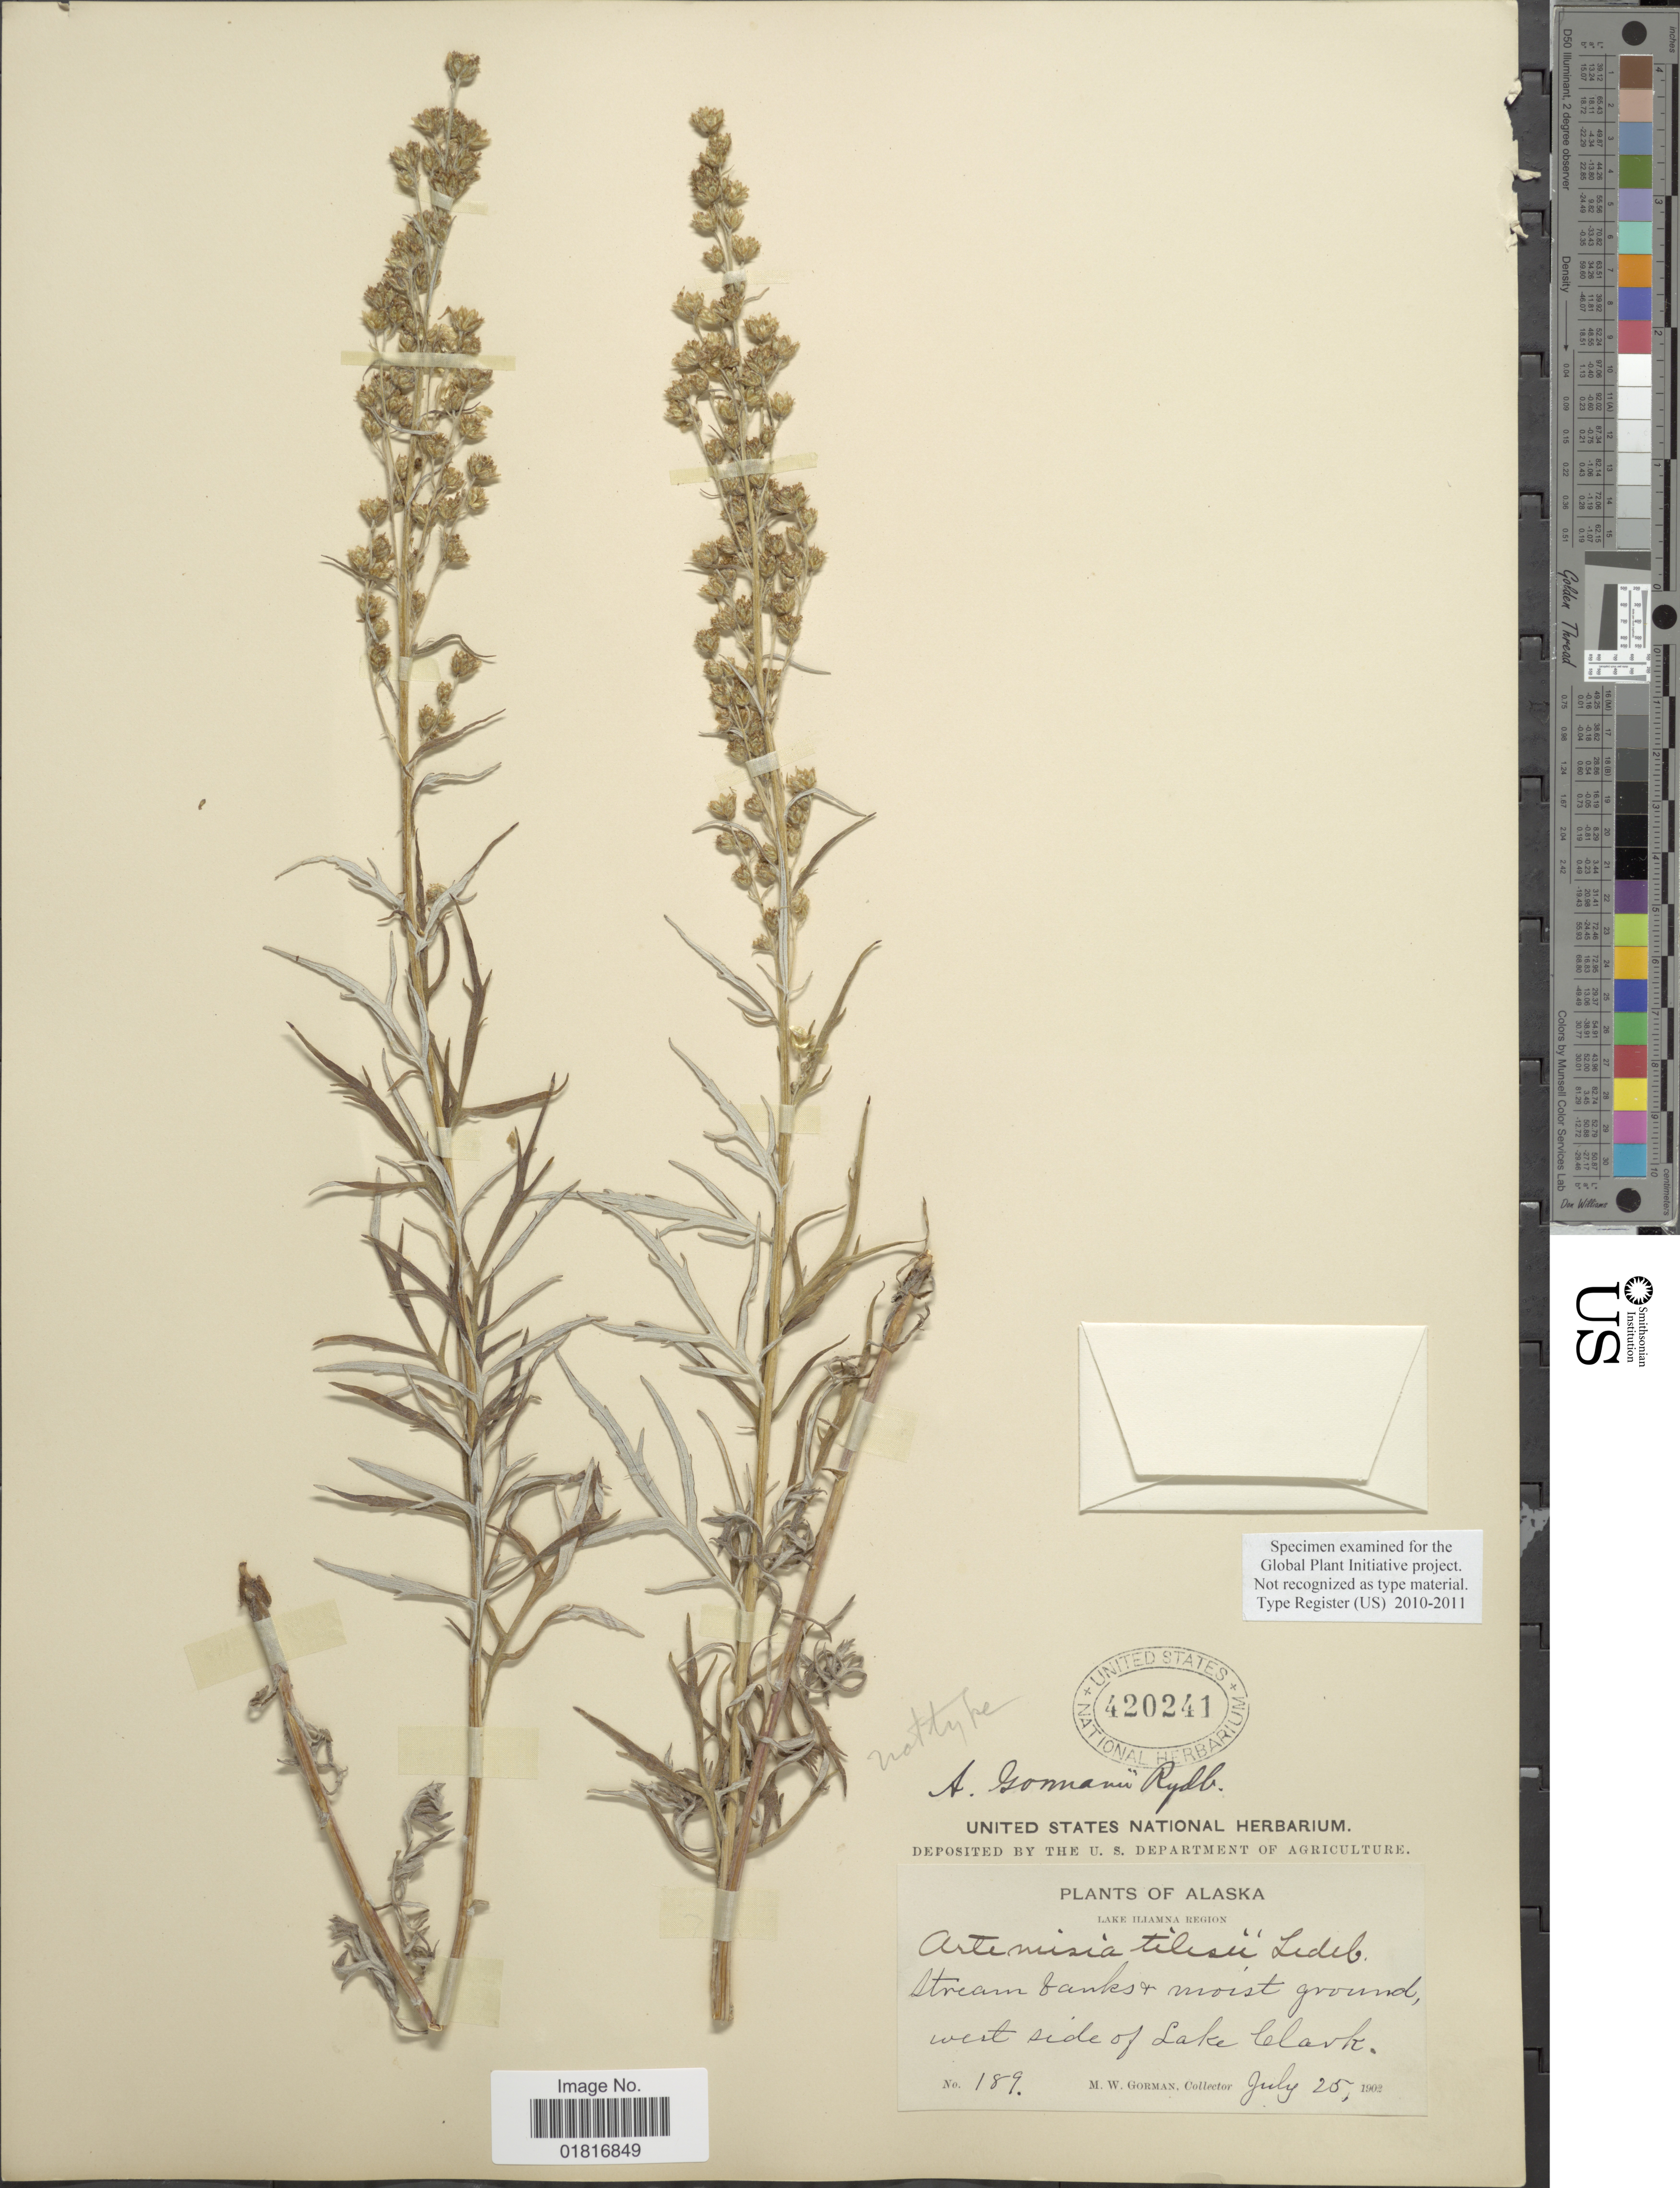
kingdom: Plantae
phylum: Tracheophyta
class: Magnoliopsida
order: Asterales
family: Asteraceae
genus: Artemisia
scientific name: Artemisia tilesii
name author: Ledeb.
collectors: M. W. Gorman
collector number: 189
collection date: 1902-07-25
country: United States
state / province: Alaska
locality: Lake Iliamana Region, stream banks + moist ground, west side of Lake Clark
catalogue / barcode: US 420241